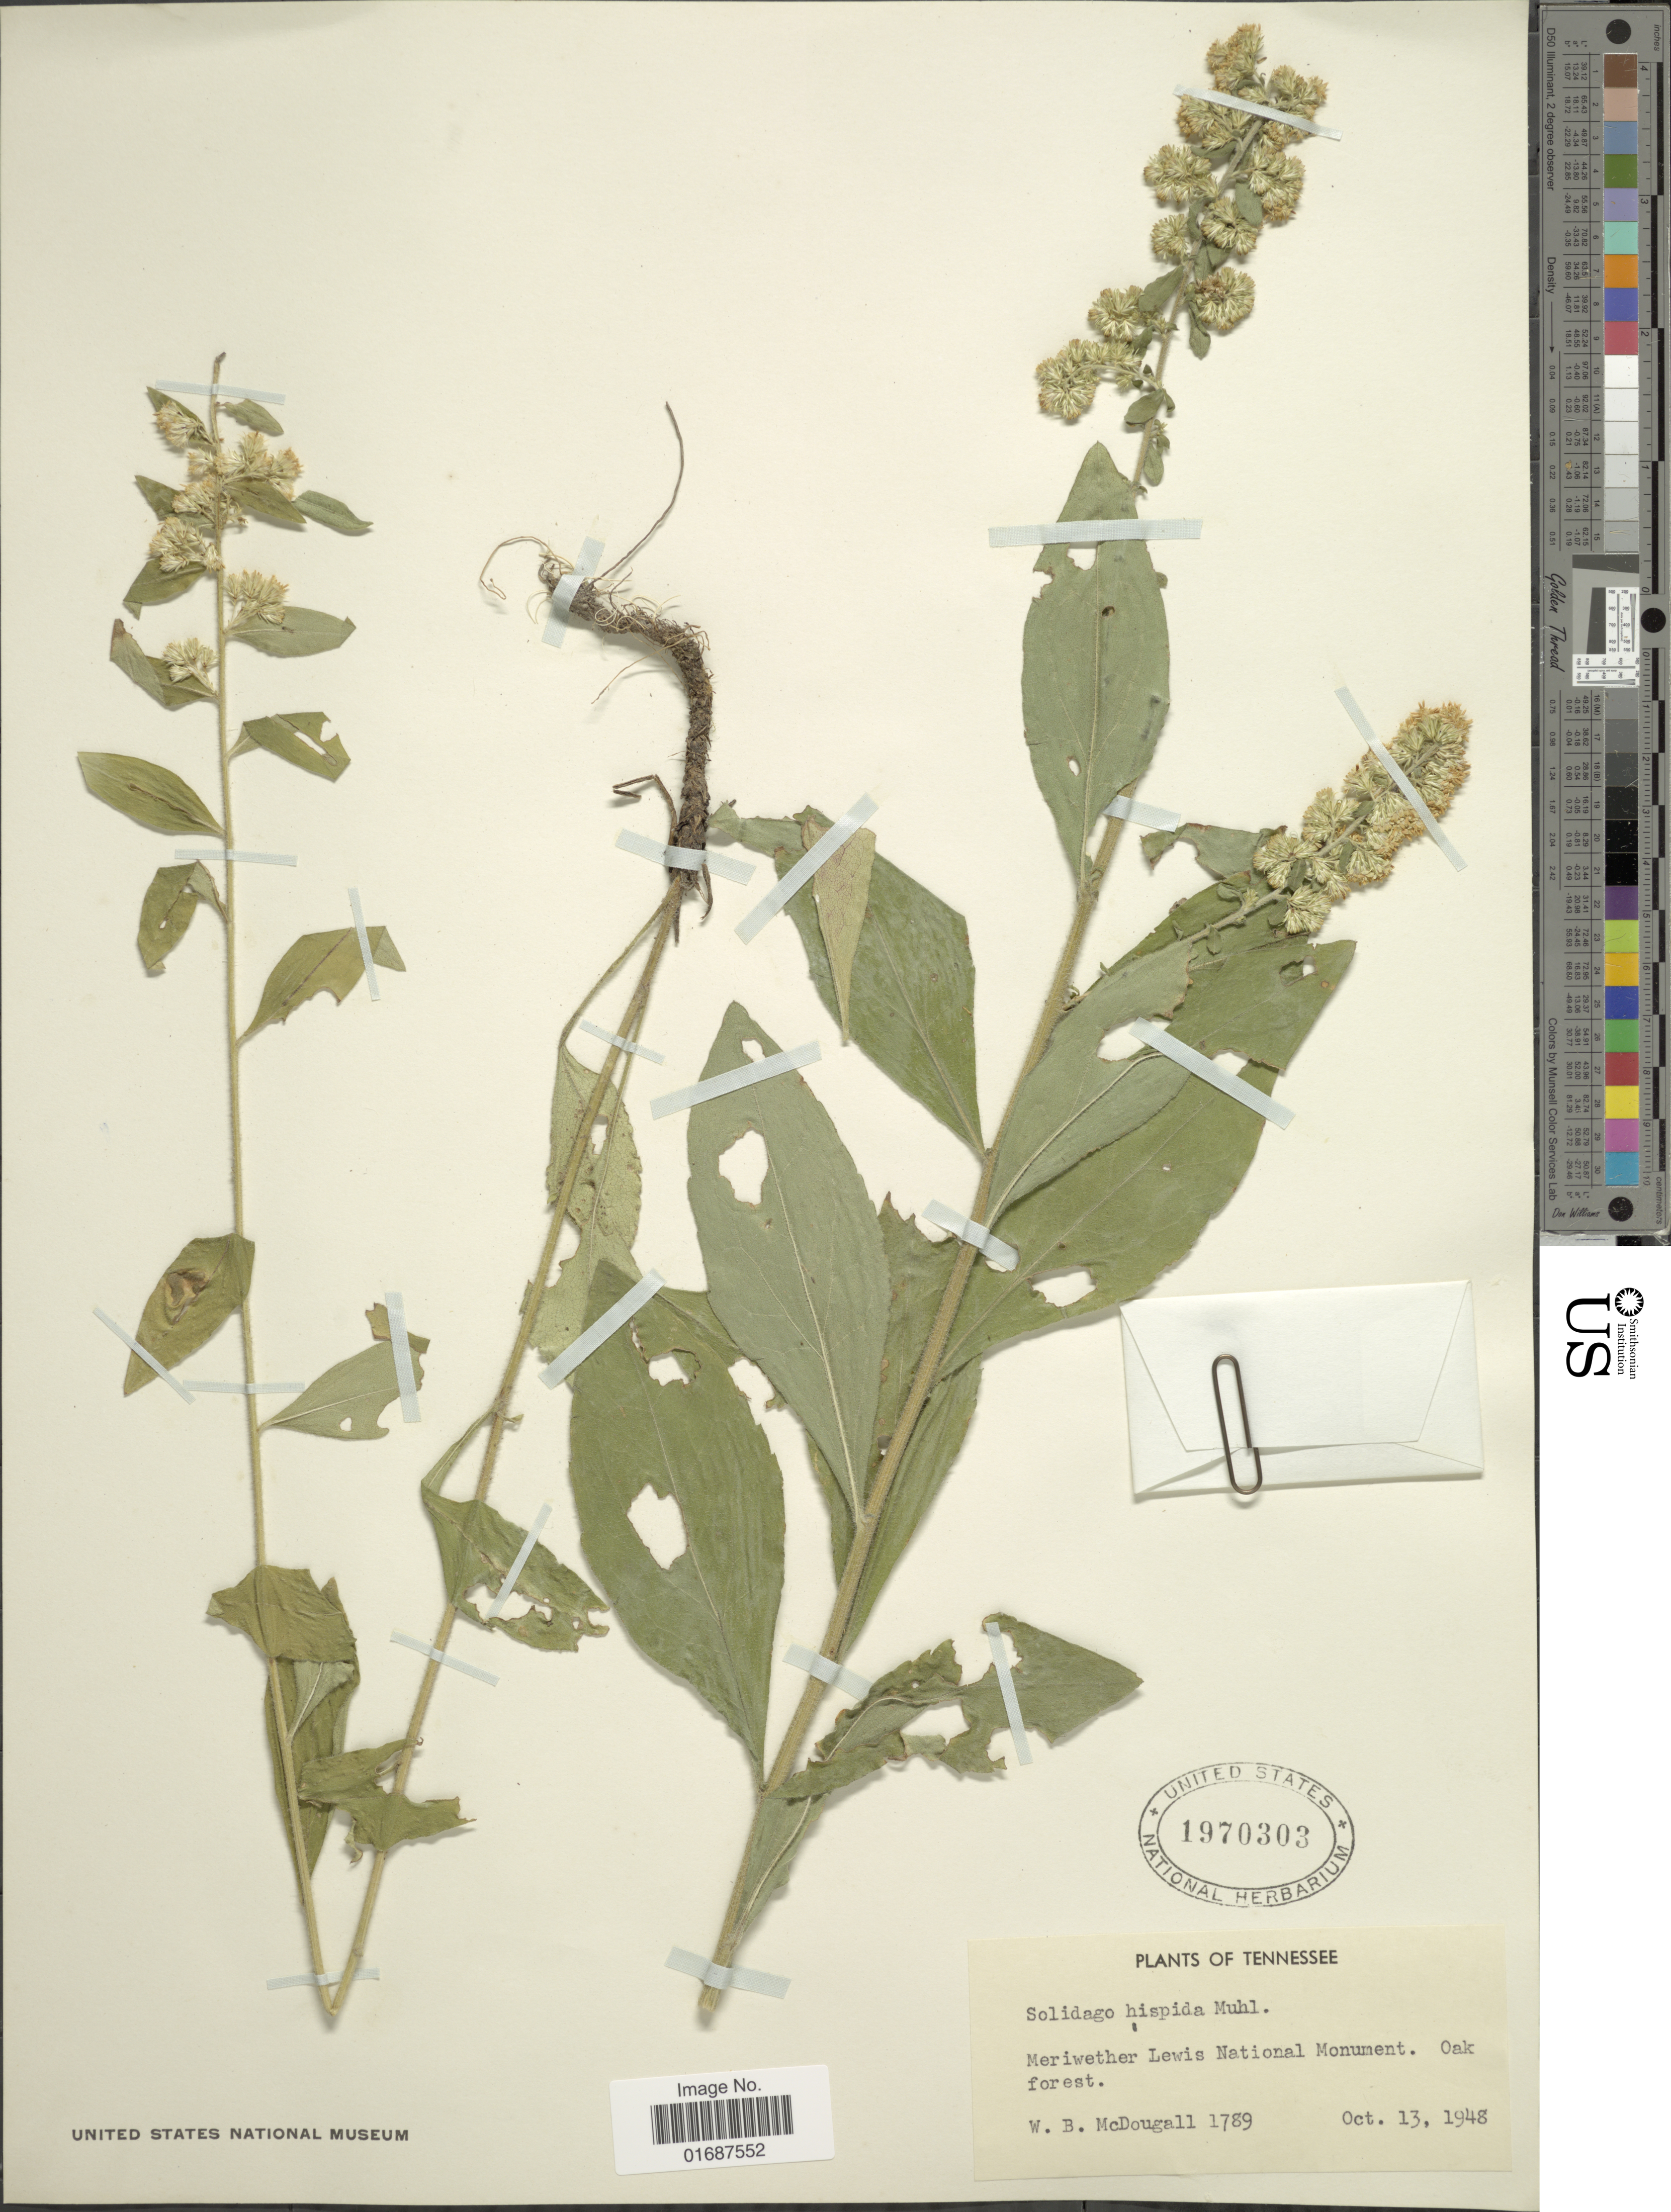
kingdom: Plantae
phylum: Tracheophyta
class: Magnoliopsida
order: Asterales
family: Asteraceae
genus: Solidago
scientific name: Solidago hispida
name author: Muhl. ex Willd.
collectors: W. B. McDougal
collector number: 1789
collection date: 1948-10-13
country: United States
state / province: Tennessee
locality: Meriwether Lewis National Monument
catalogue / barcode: US 1970303